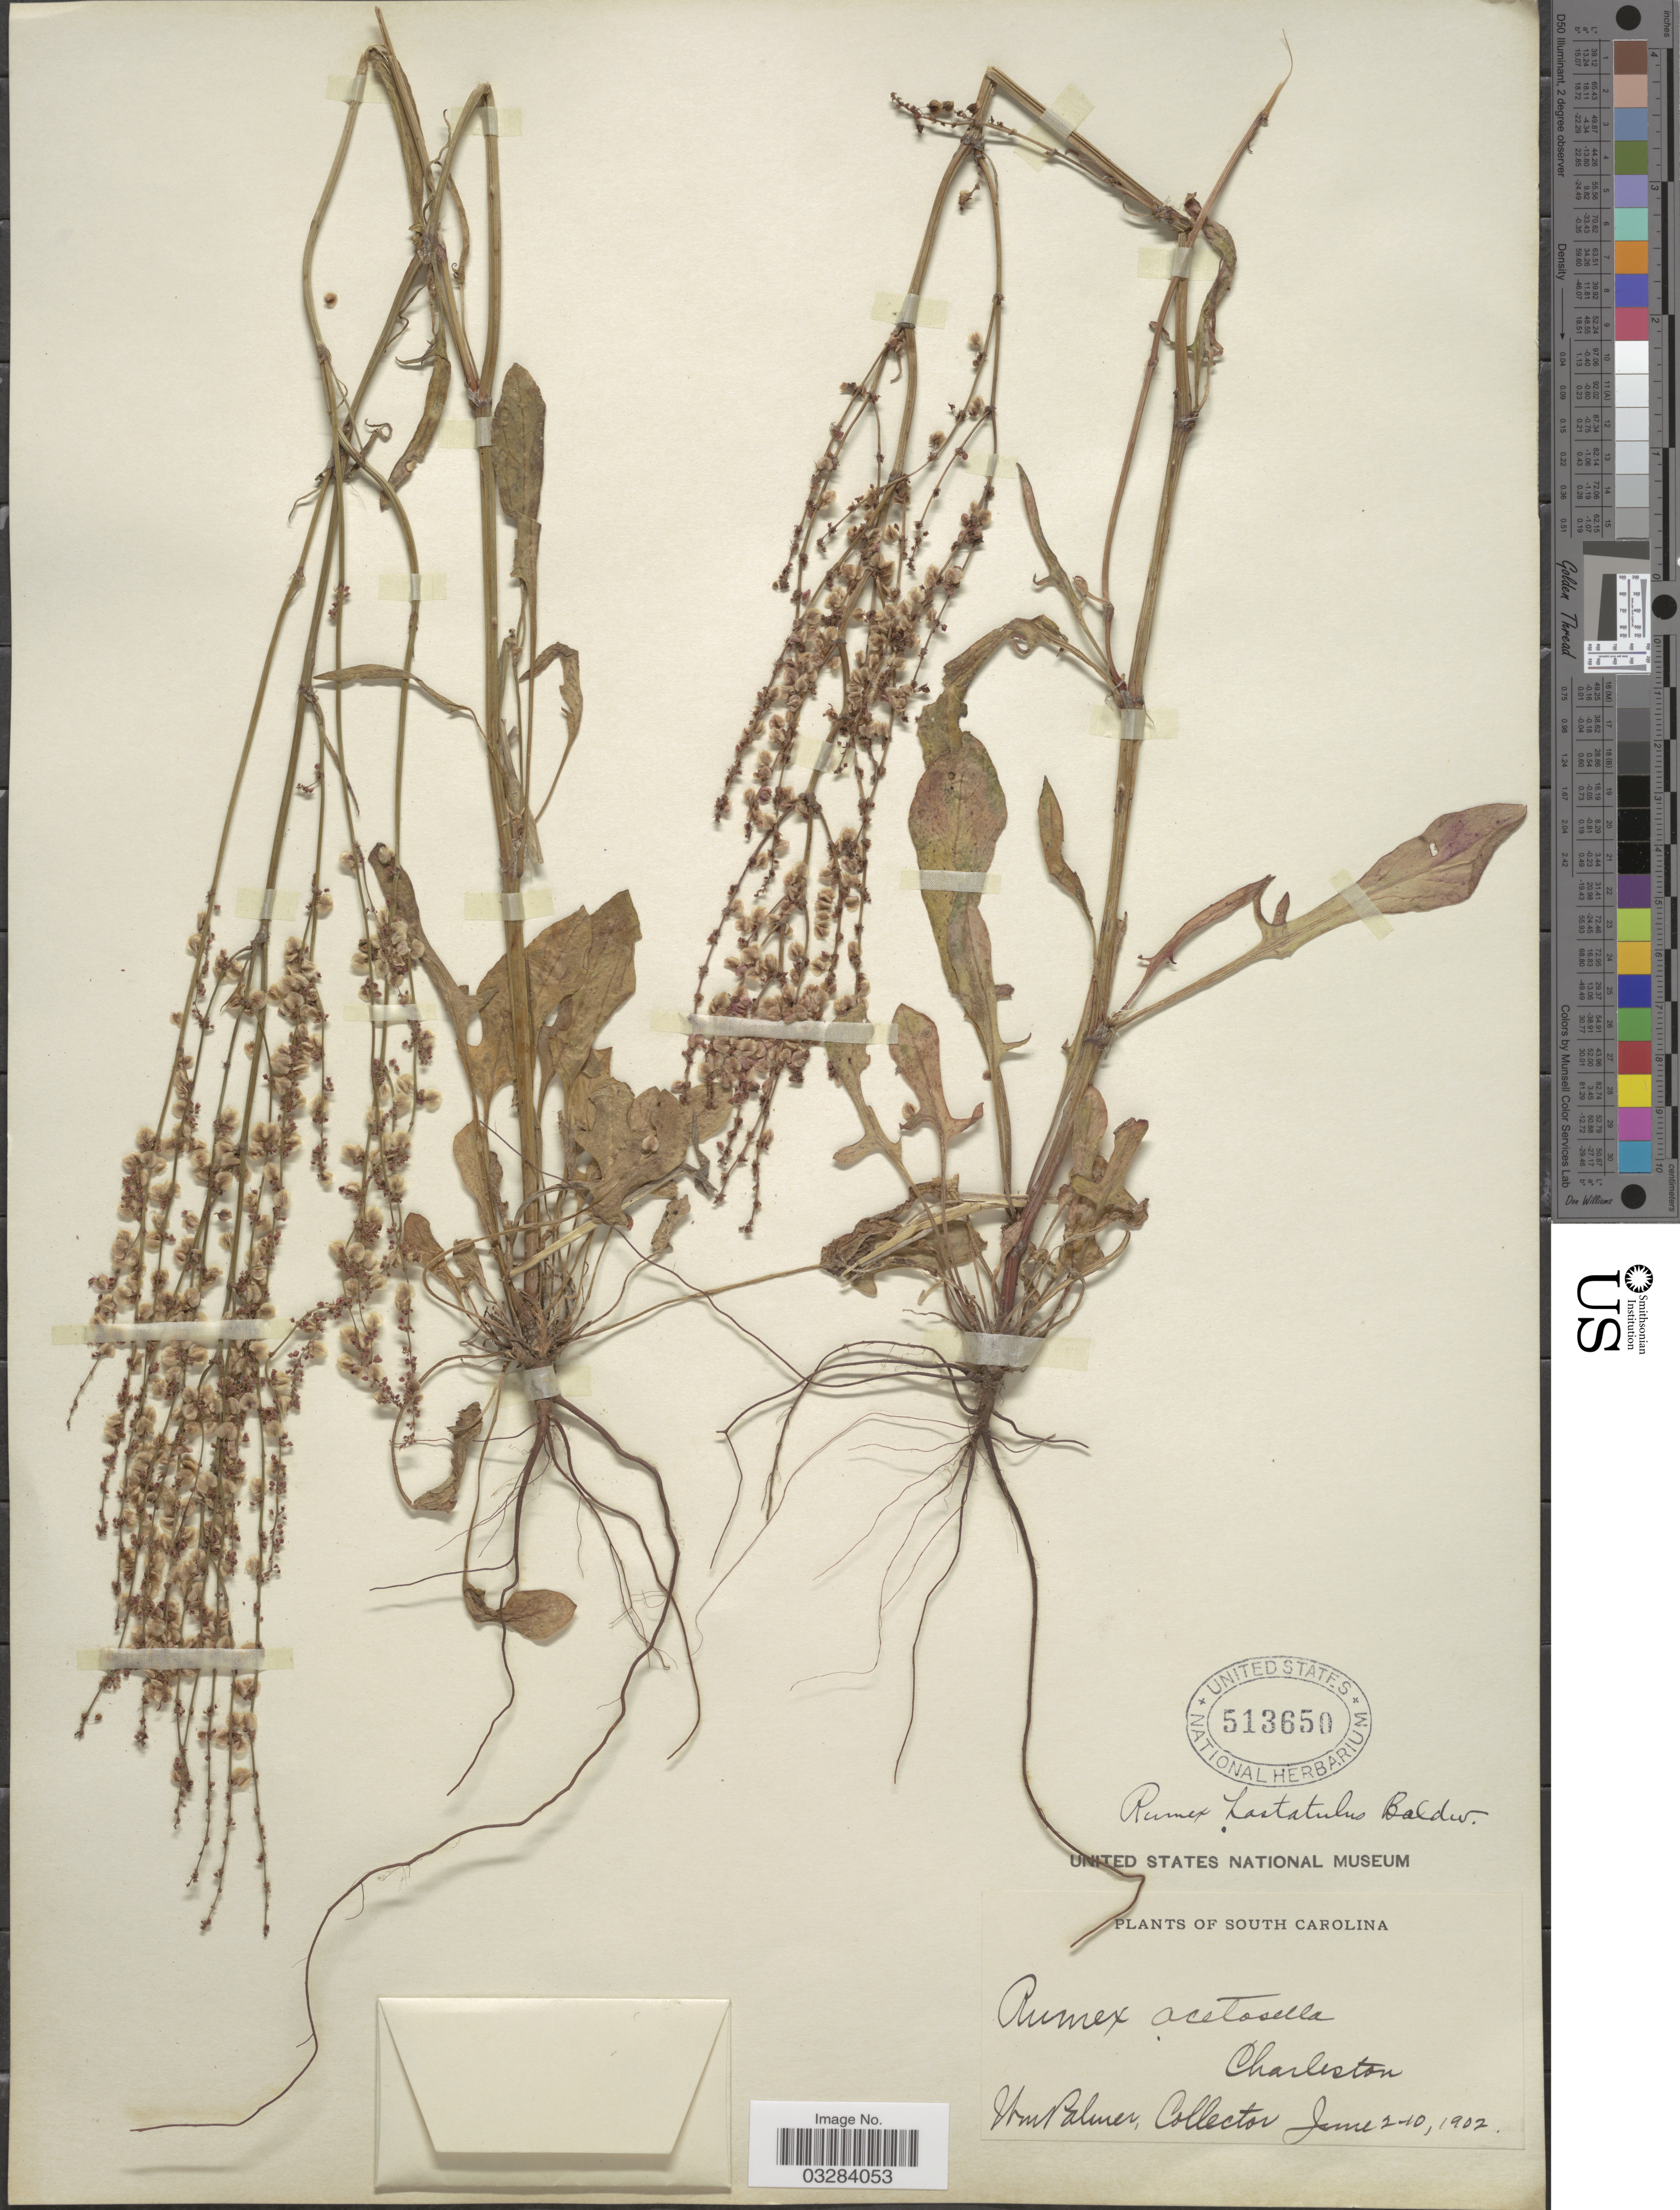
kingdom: Plantae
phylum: Tracheophyta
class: Magnoliopsida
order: Caryophyllales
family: Polygonaceae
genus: Rumex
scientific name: Rumex hastatulus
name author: Baldwin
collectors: W. Palmer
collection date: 1902-06-02/1902-06-10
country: United States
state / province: South Carolina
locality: Charleston.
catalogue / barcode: US 513650